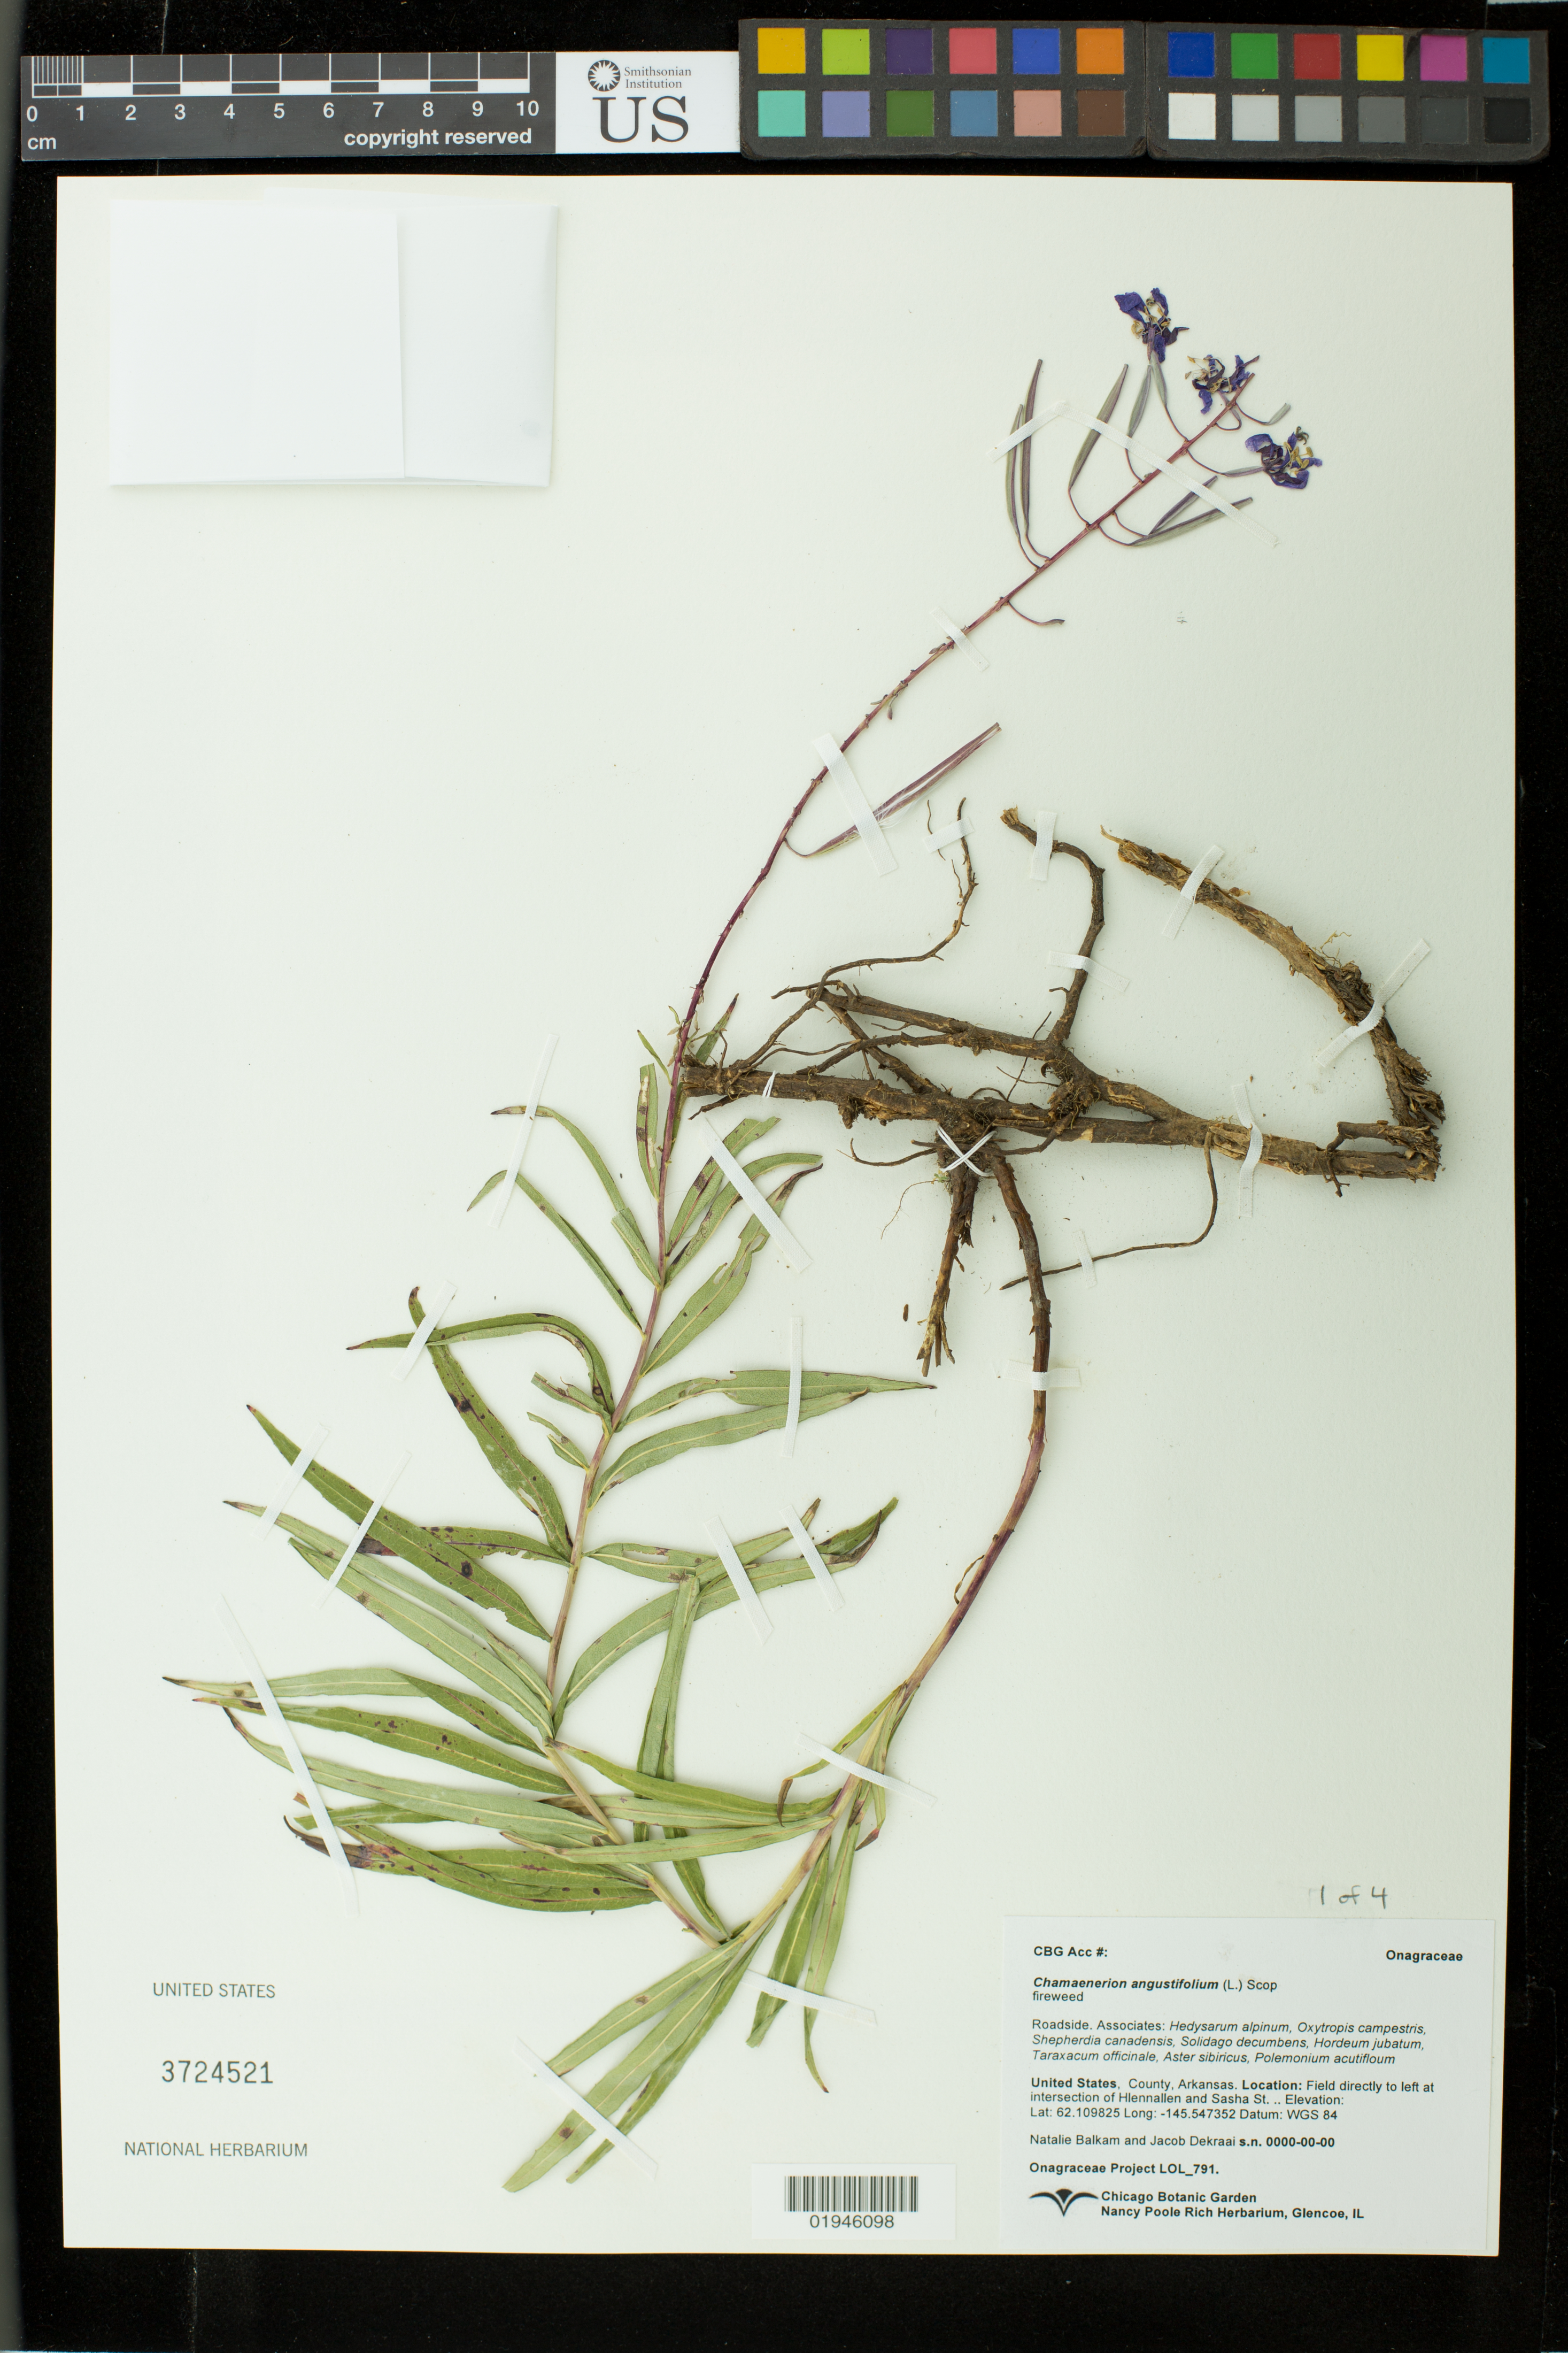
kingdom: Plantae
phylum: Tracheophyta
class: Magnoliopsida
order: Myrtales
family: Onagraceae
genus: Chamaenerion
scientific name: Chamaenerion angustifolium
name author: (L.) Scop.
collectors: N. Balkam & J. Dekraai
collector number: LOL 791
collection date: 2016-07-29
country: United States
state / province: Arkansas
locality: Field directly to left at intersection of Glennallen and Sasha St.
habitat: Roadside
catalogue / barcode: US 3724521